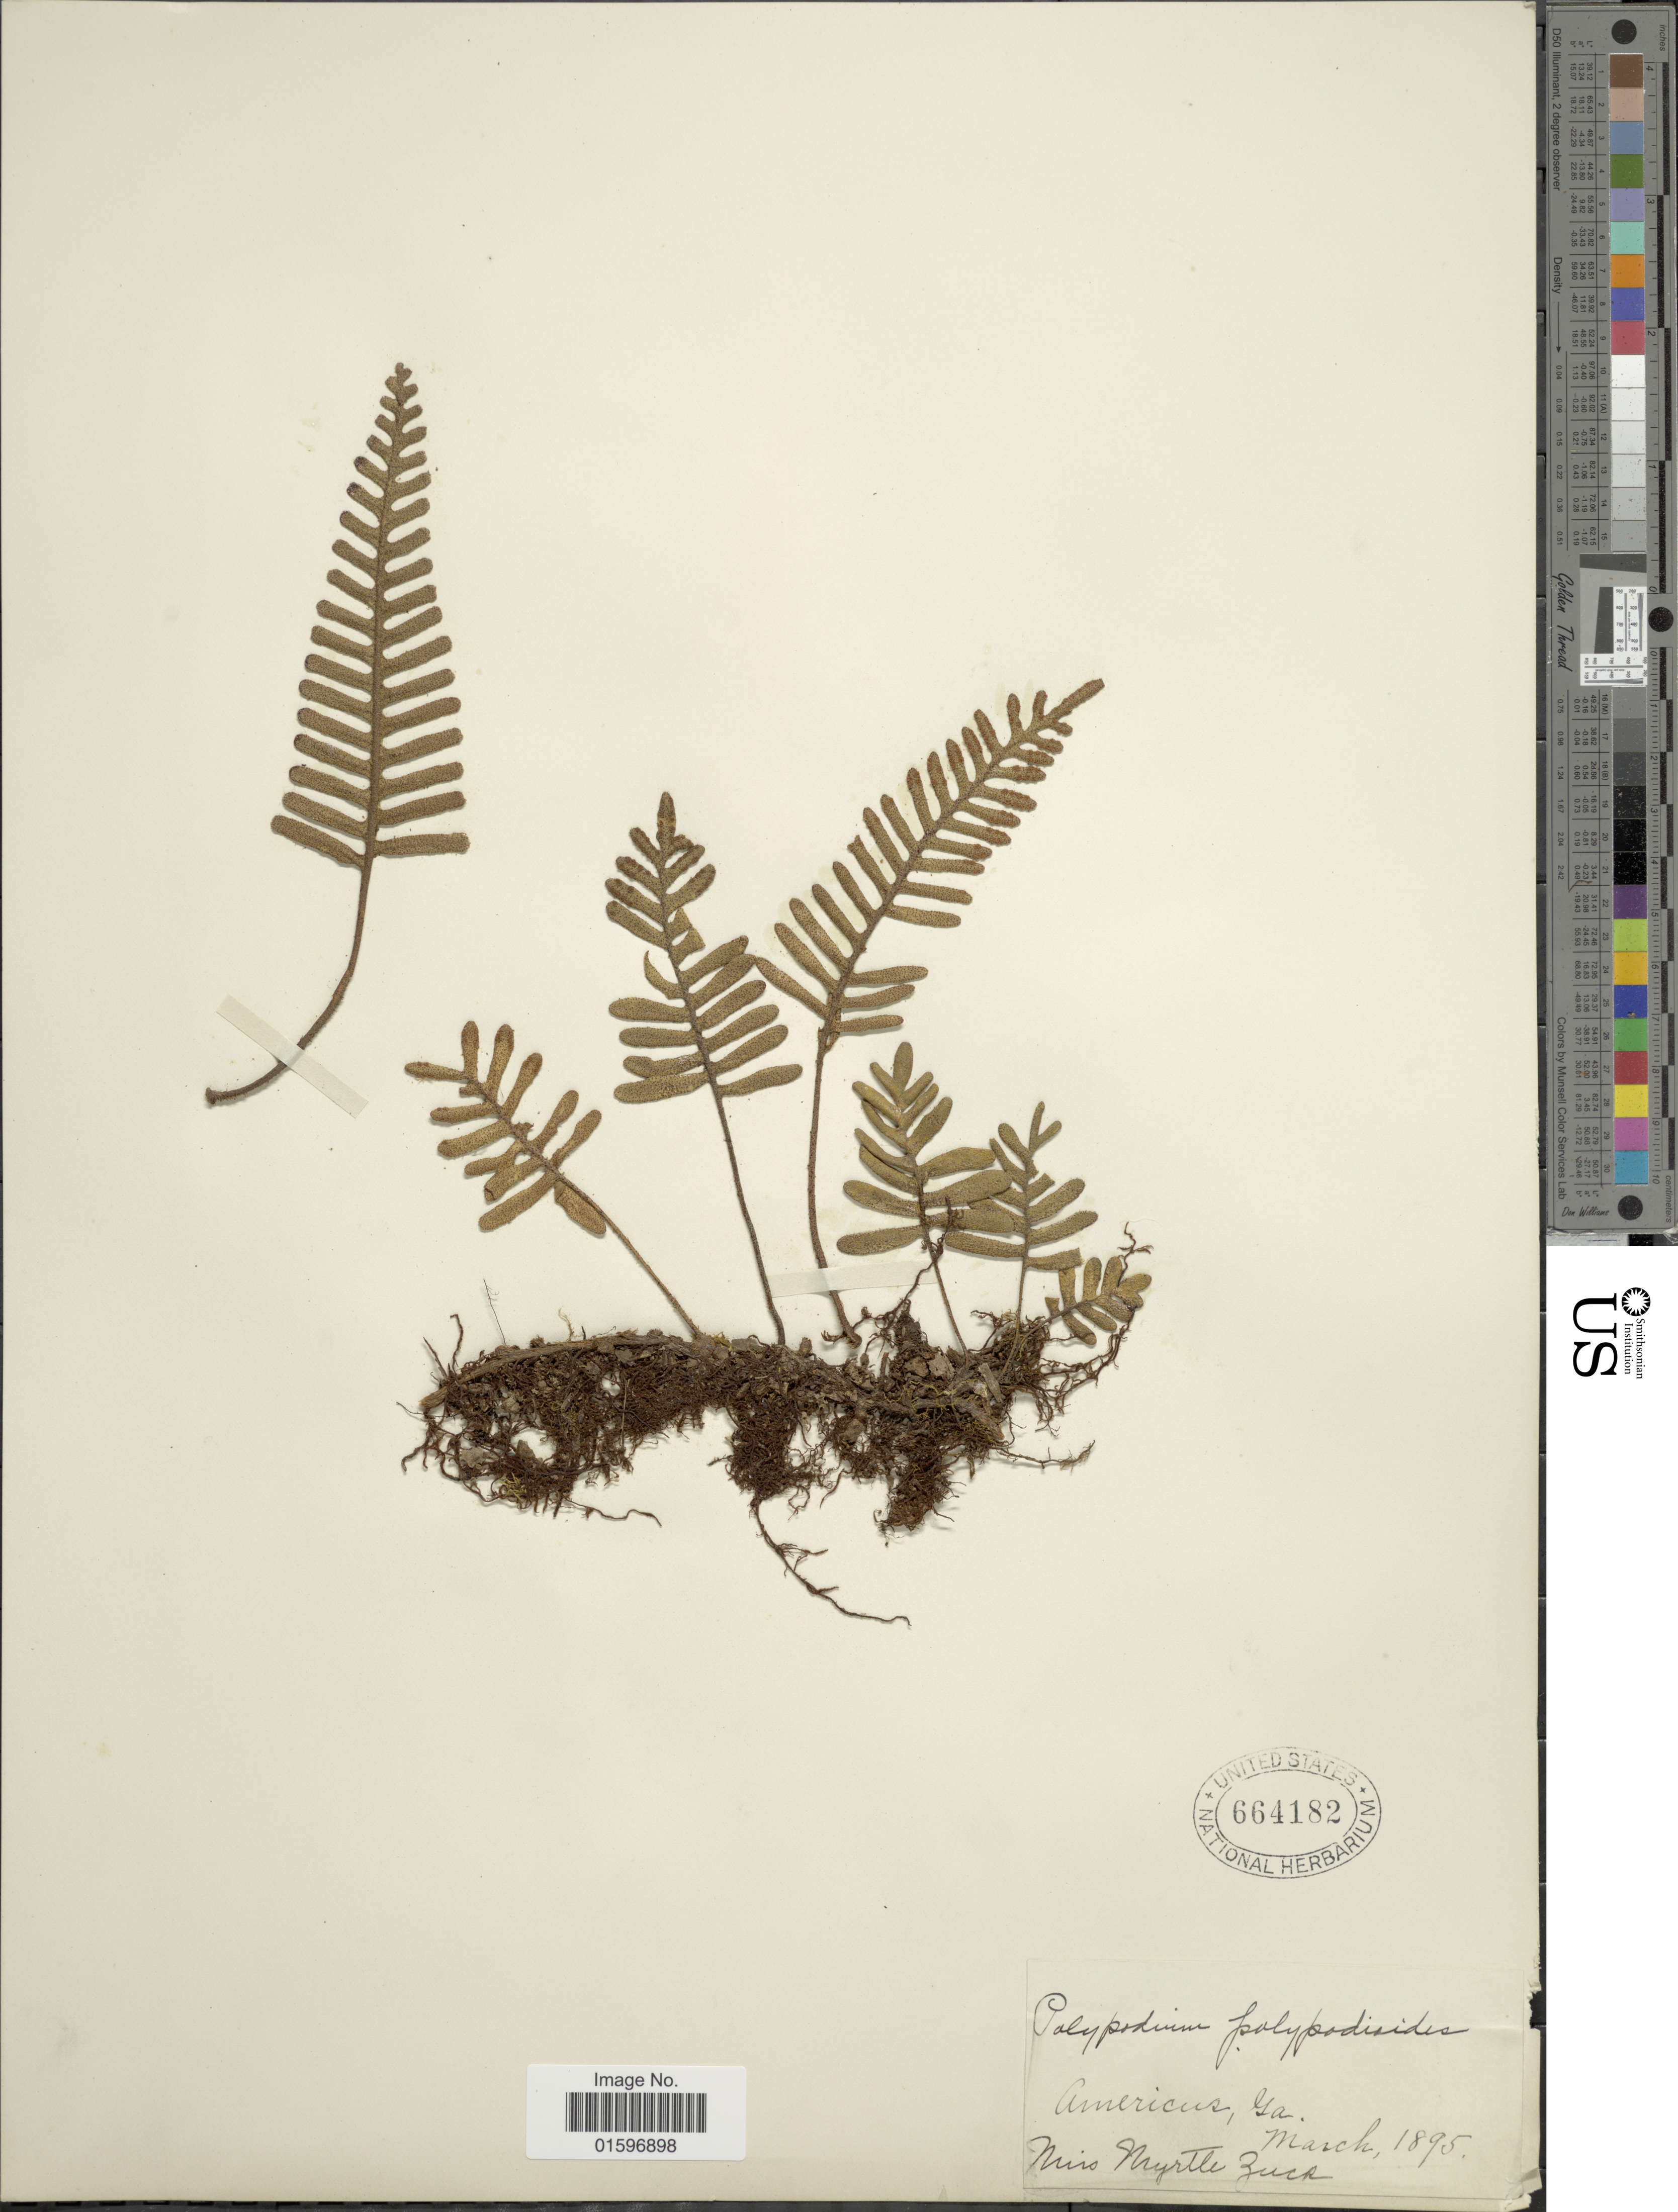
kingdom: Plantae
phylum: Tracheophyta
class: Polypodiopsida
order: Polypodiales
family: Polypodiaceae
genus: Pleopeltis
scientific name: Pleopeltis polypodioides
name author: (L.) E.G. Andrews & Windham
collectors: M. Zuck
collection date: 1895-03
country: United States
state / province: Georgia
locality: Americus.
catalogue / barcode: US 664182